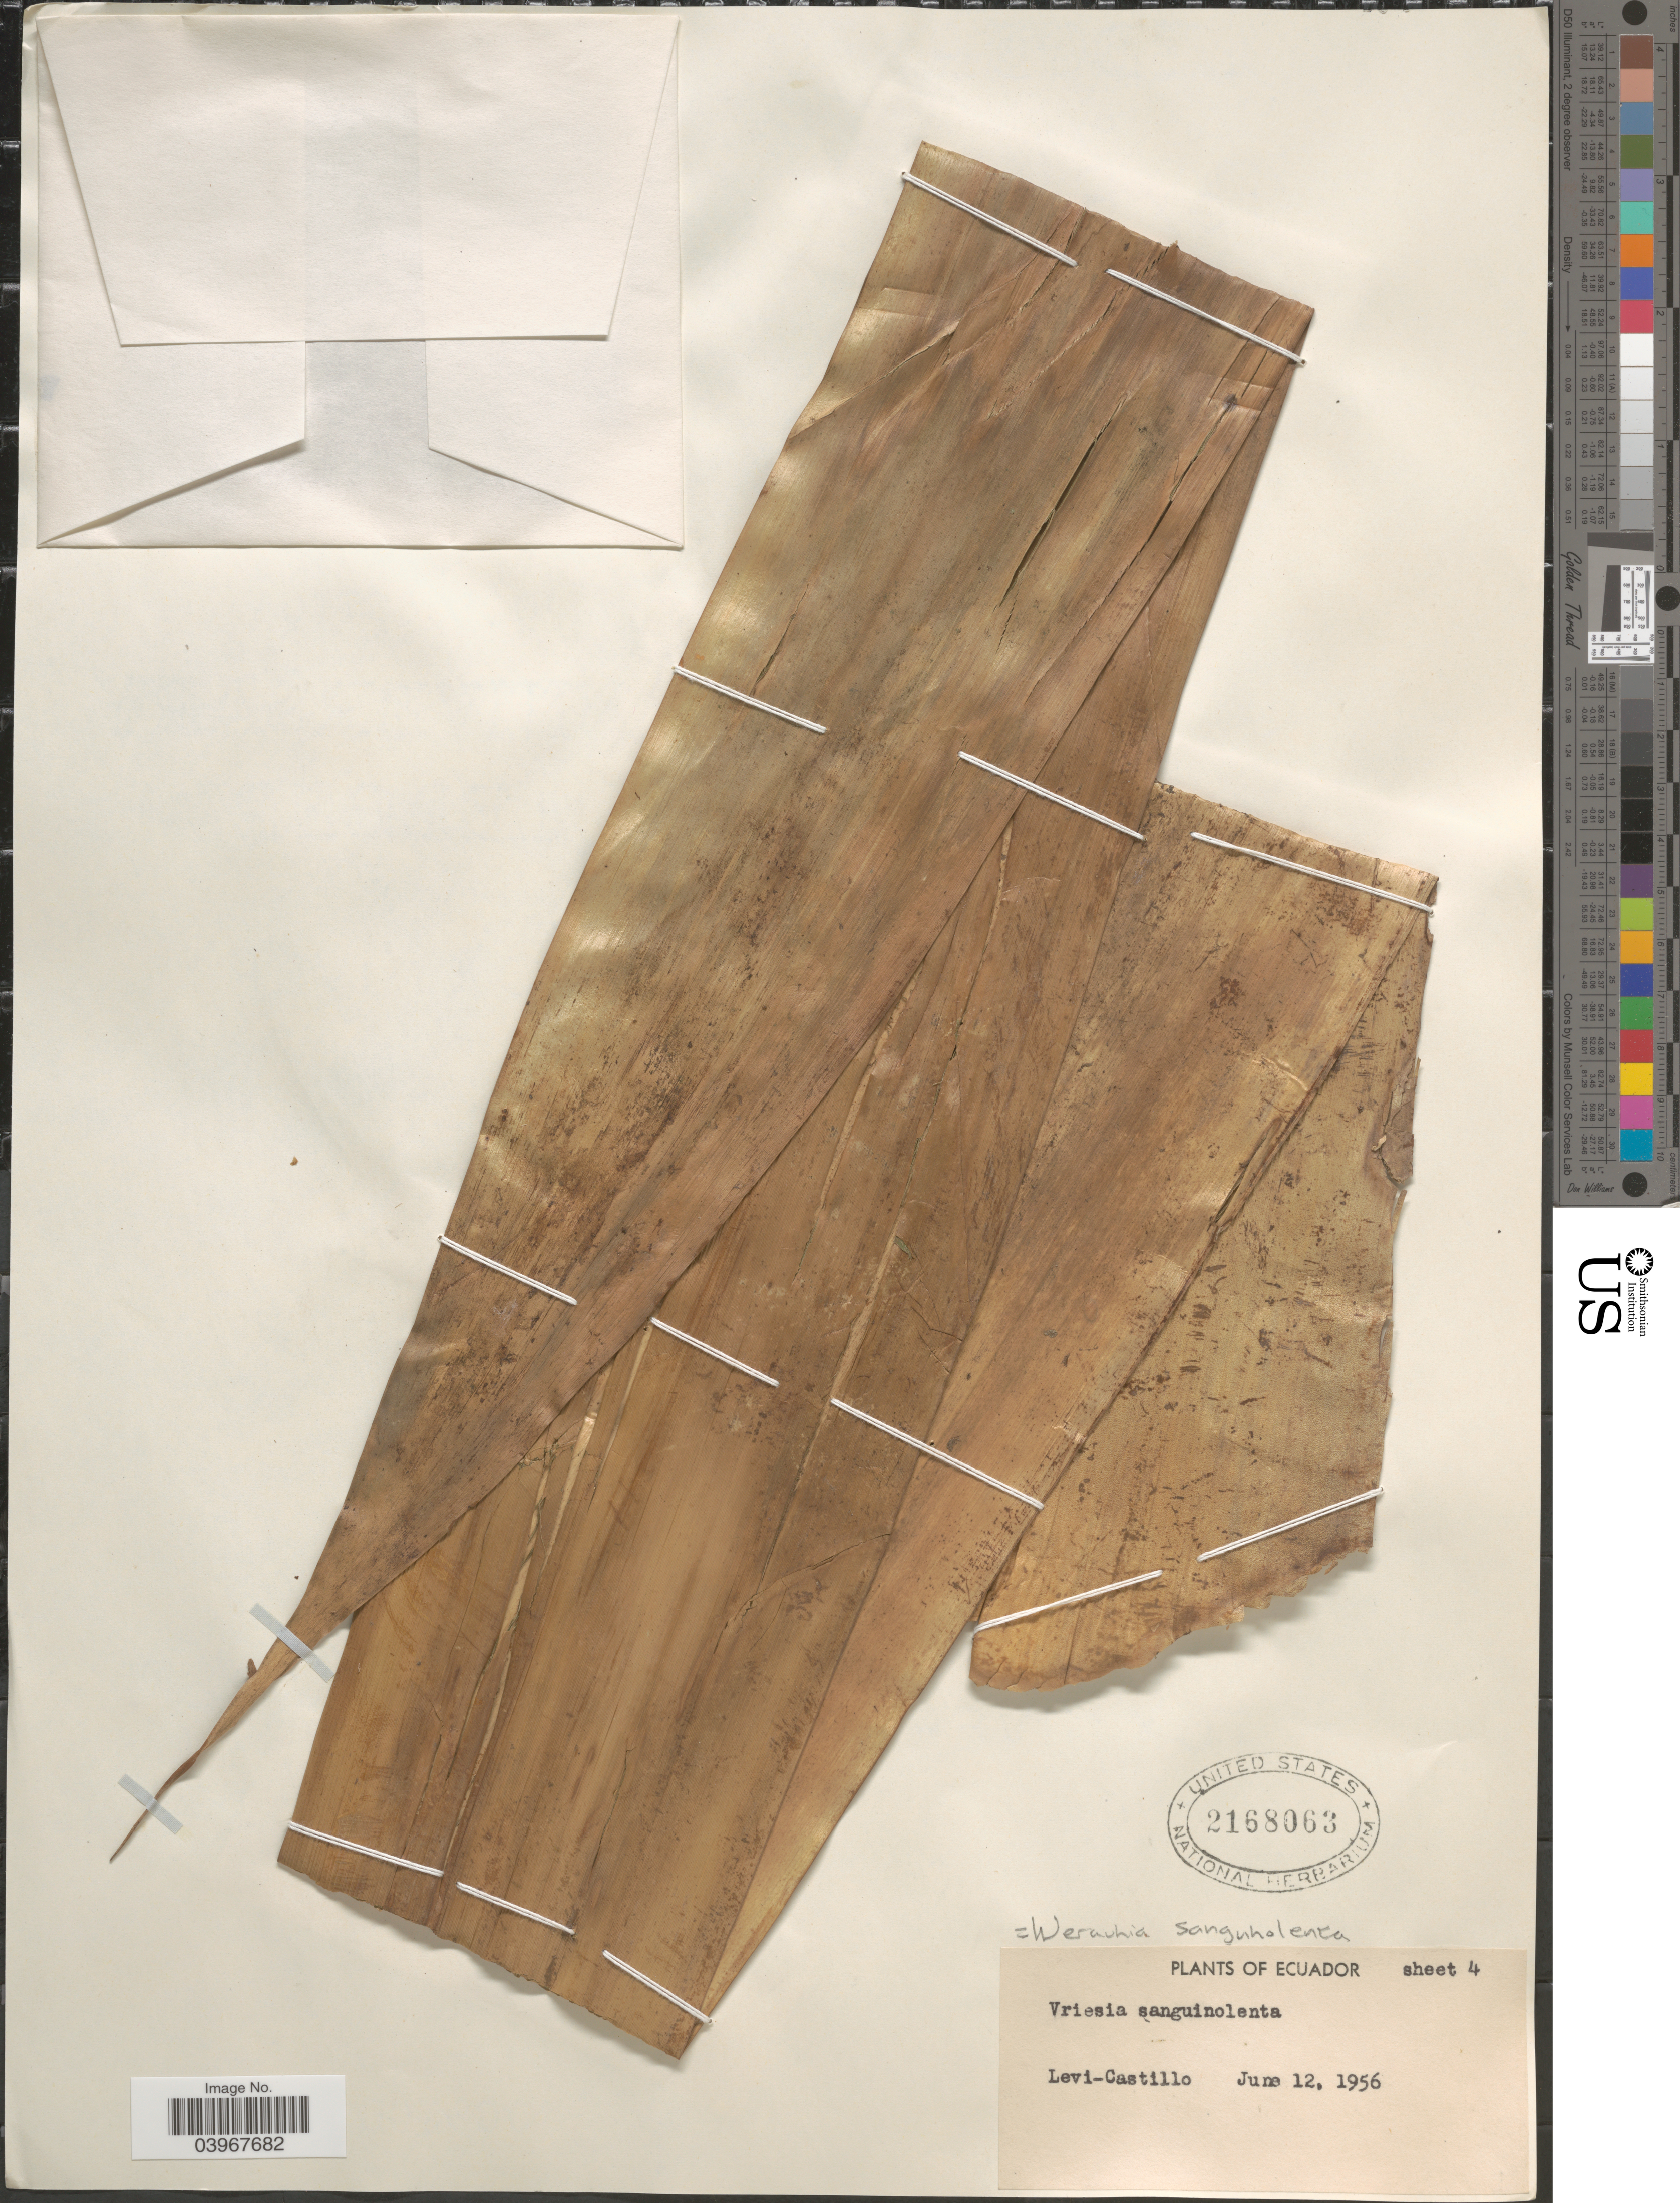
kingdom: Plantae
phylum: Tracheophyta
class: Liliopsida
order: Poales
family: Bromeliaceae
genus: Werauhia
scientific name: Werauhia sanguinolenta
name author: (Cogn. & Marchal) J.R. Grant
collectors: Levi-Castillo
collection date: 1956-06-12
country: Ecuador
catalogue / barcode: US 2168063